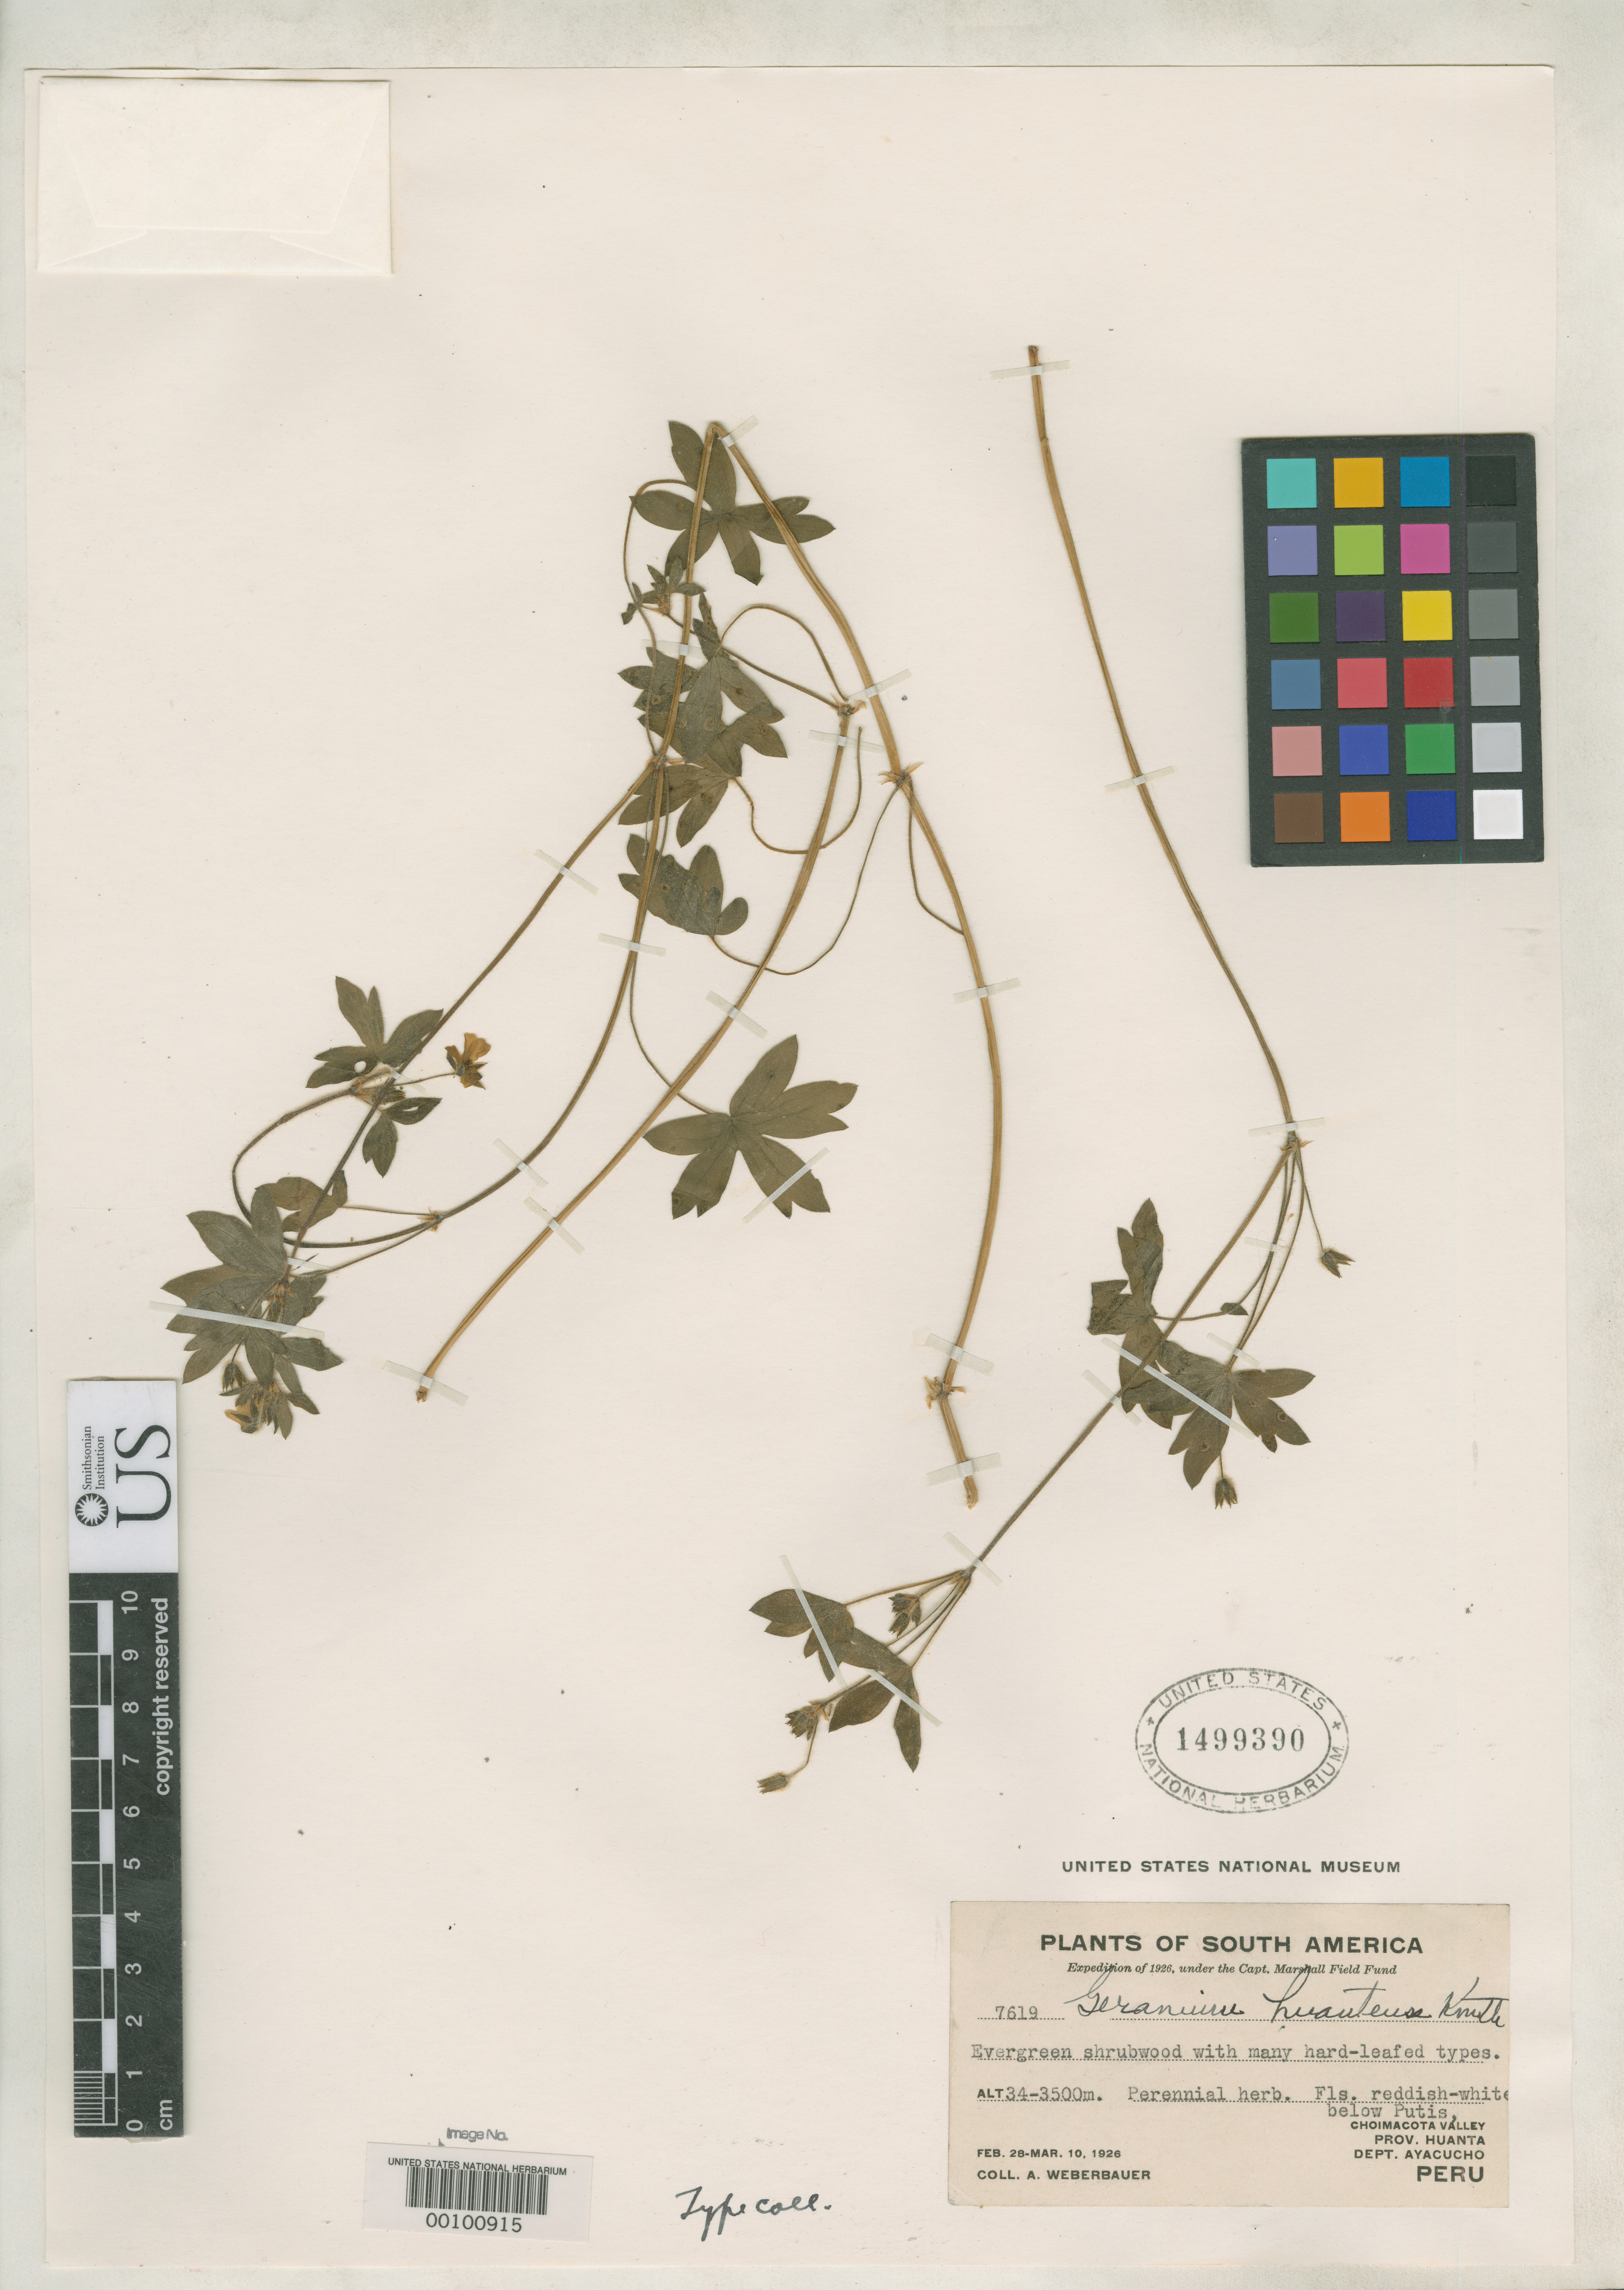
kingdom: Plantae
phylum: Tracheophyta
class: Magnoliopsida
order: Geraniales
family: Geraniaceae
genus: Geranium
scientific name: Geranium huantense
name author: R. Knuth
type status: Isotype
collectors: A. Weberbauer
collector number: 7619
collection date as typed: Feb 1926 to -- Mar 1926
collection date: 1926-02/1926-03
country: Peru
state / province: Ayacucho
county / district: Huanta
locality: Choimacota-Tal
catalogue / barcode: US 1499390